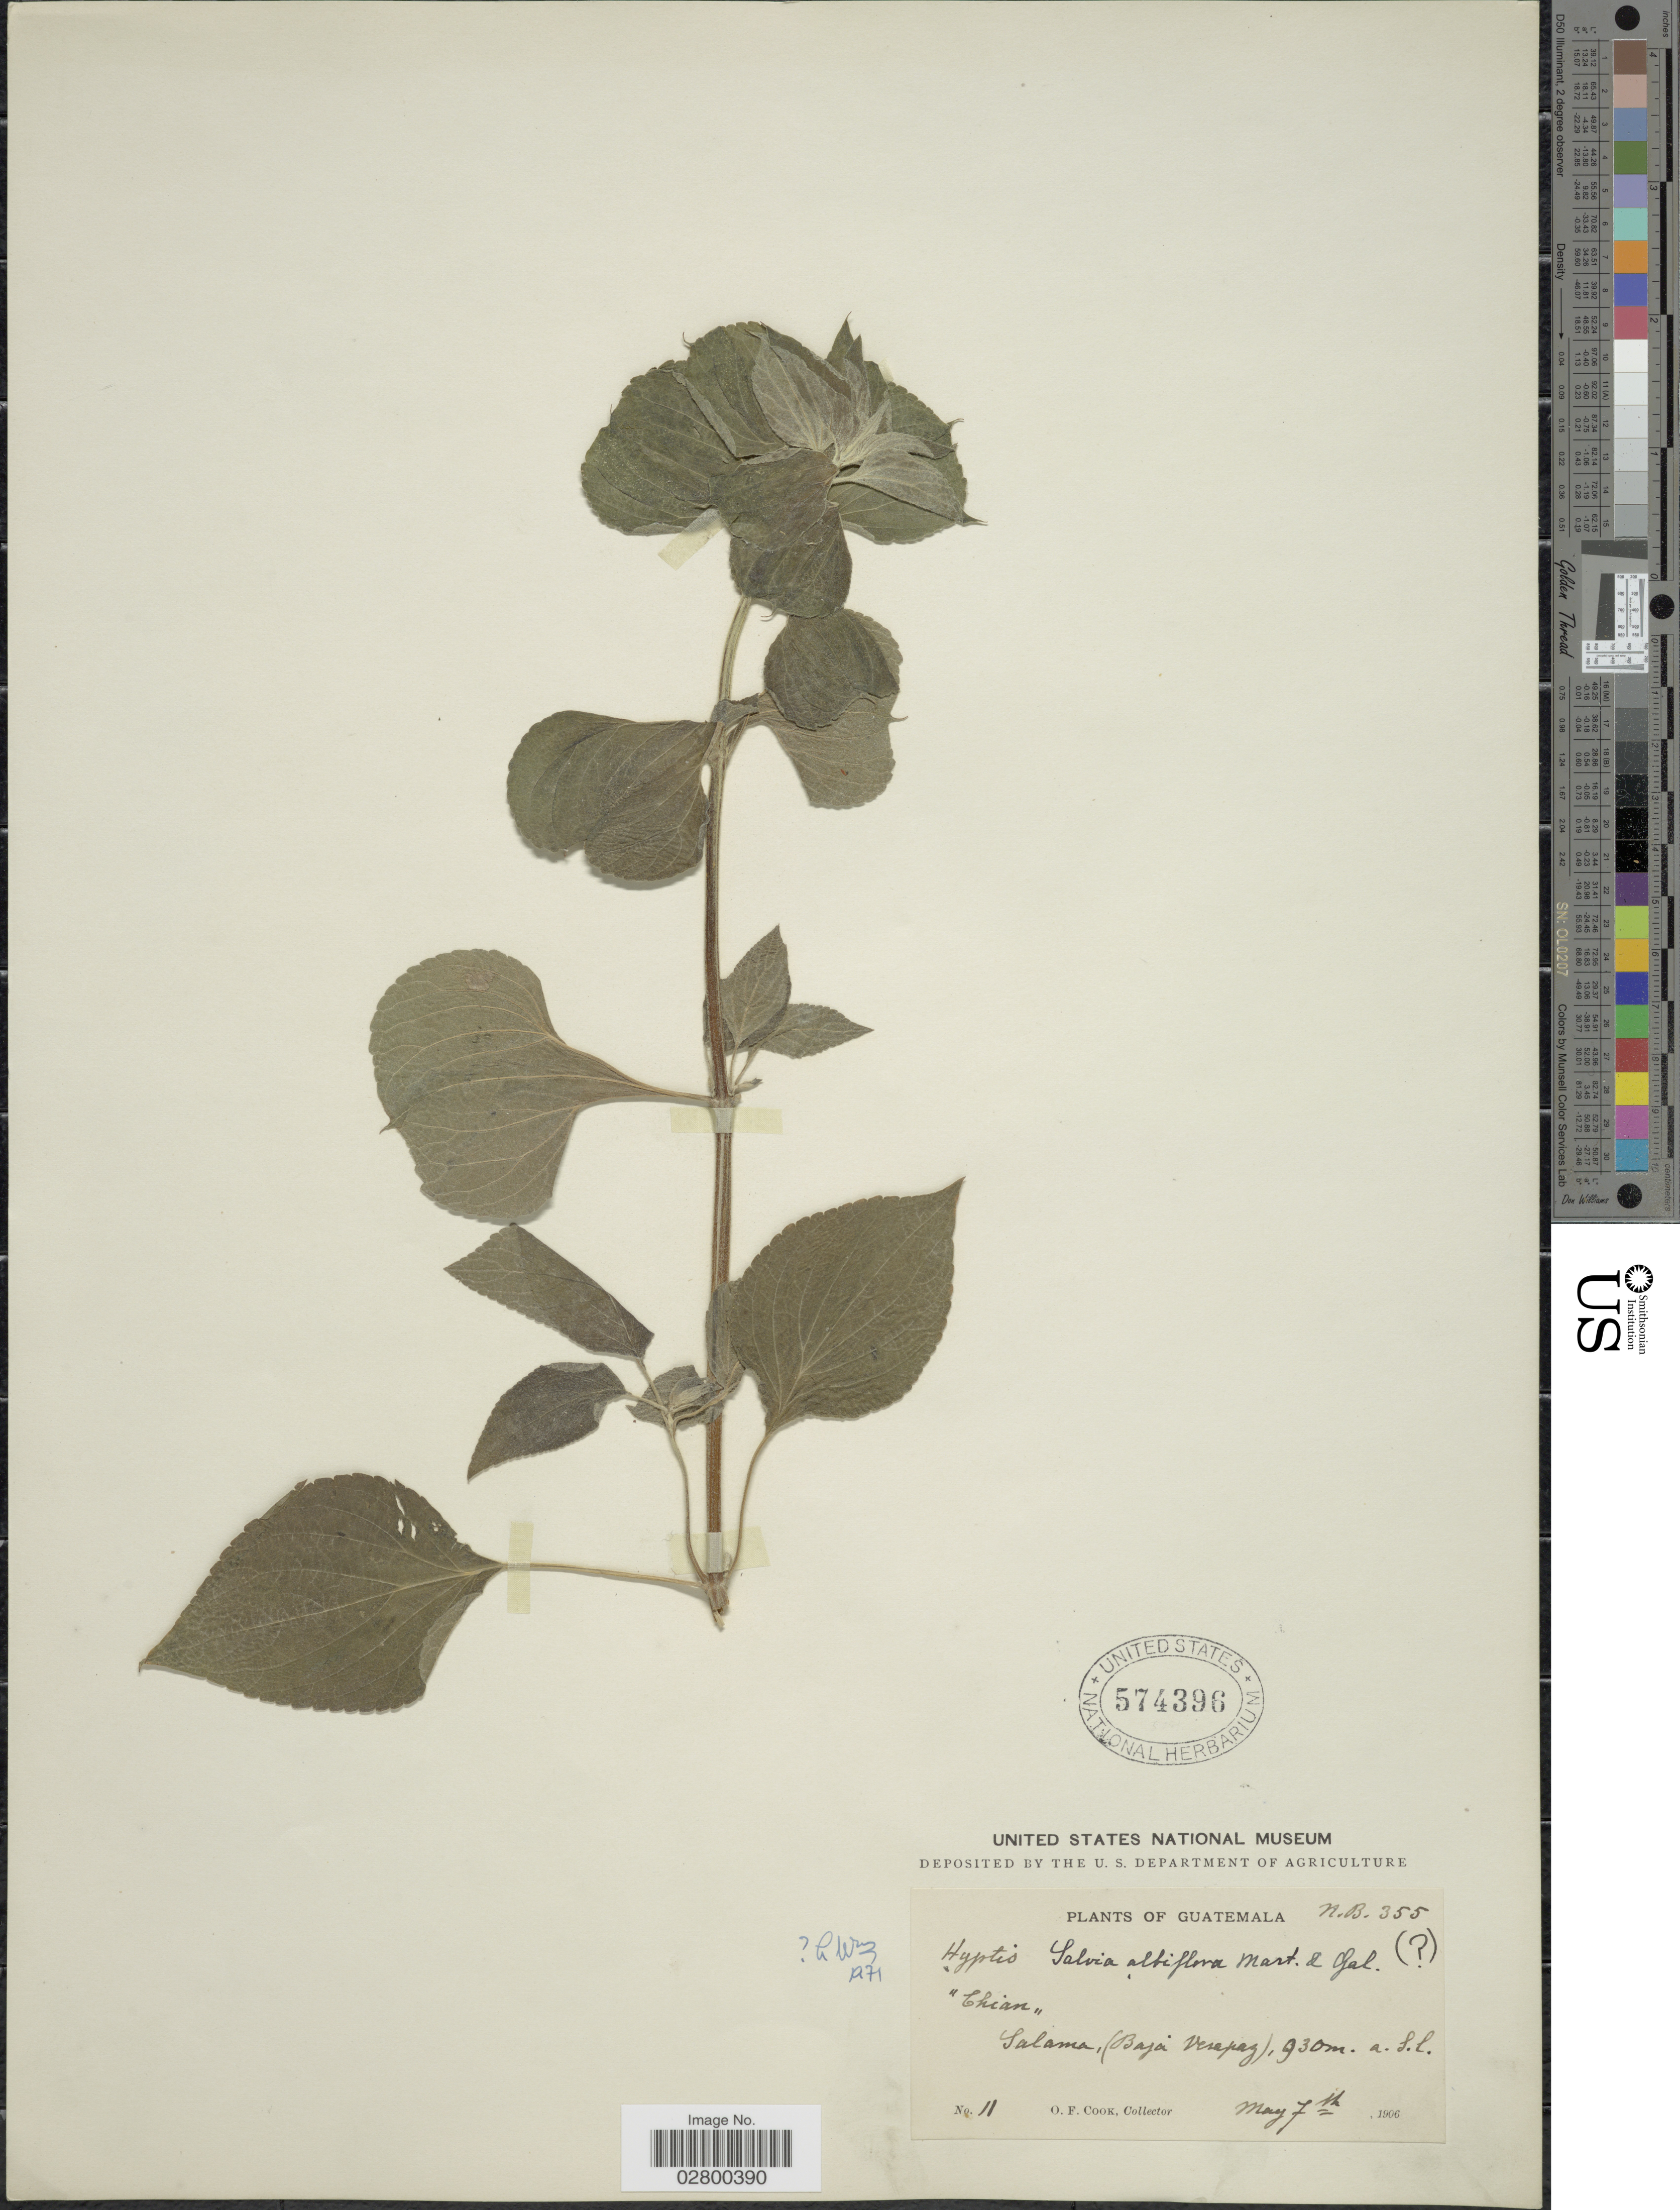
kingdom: Plantae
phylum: Tracheophyta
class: Magnoliopsida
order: Lamiales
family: Lamiaceae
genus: Salvia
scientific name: Salvia albiflora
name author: M. Martens & Galeotti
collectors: O. F. Cook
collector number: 11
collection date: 1906-05-07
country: Guatemala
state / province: Baja Verapaz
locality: Salama, (Baja Verapaz).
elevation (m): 930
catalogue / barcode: US 574396